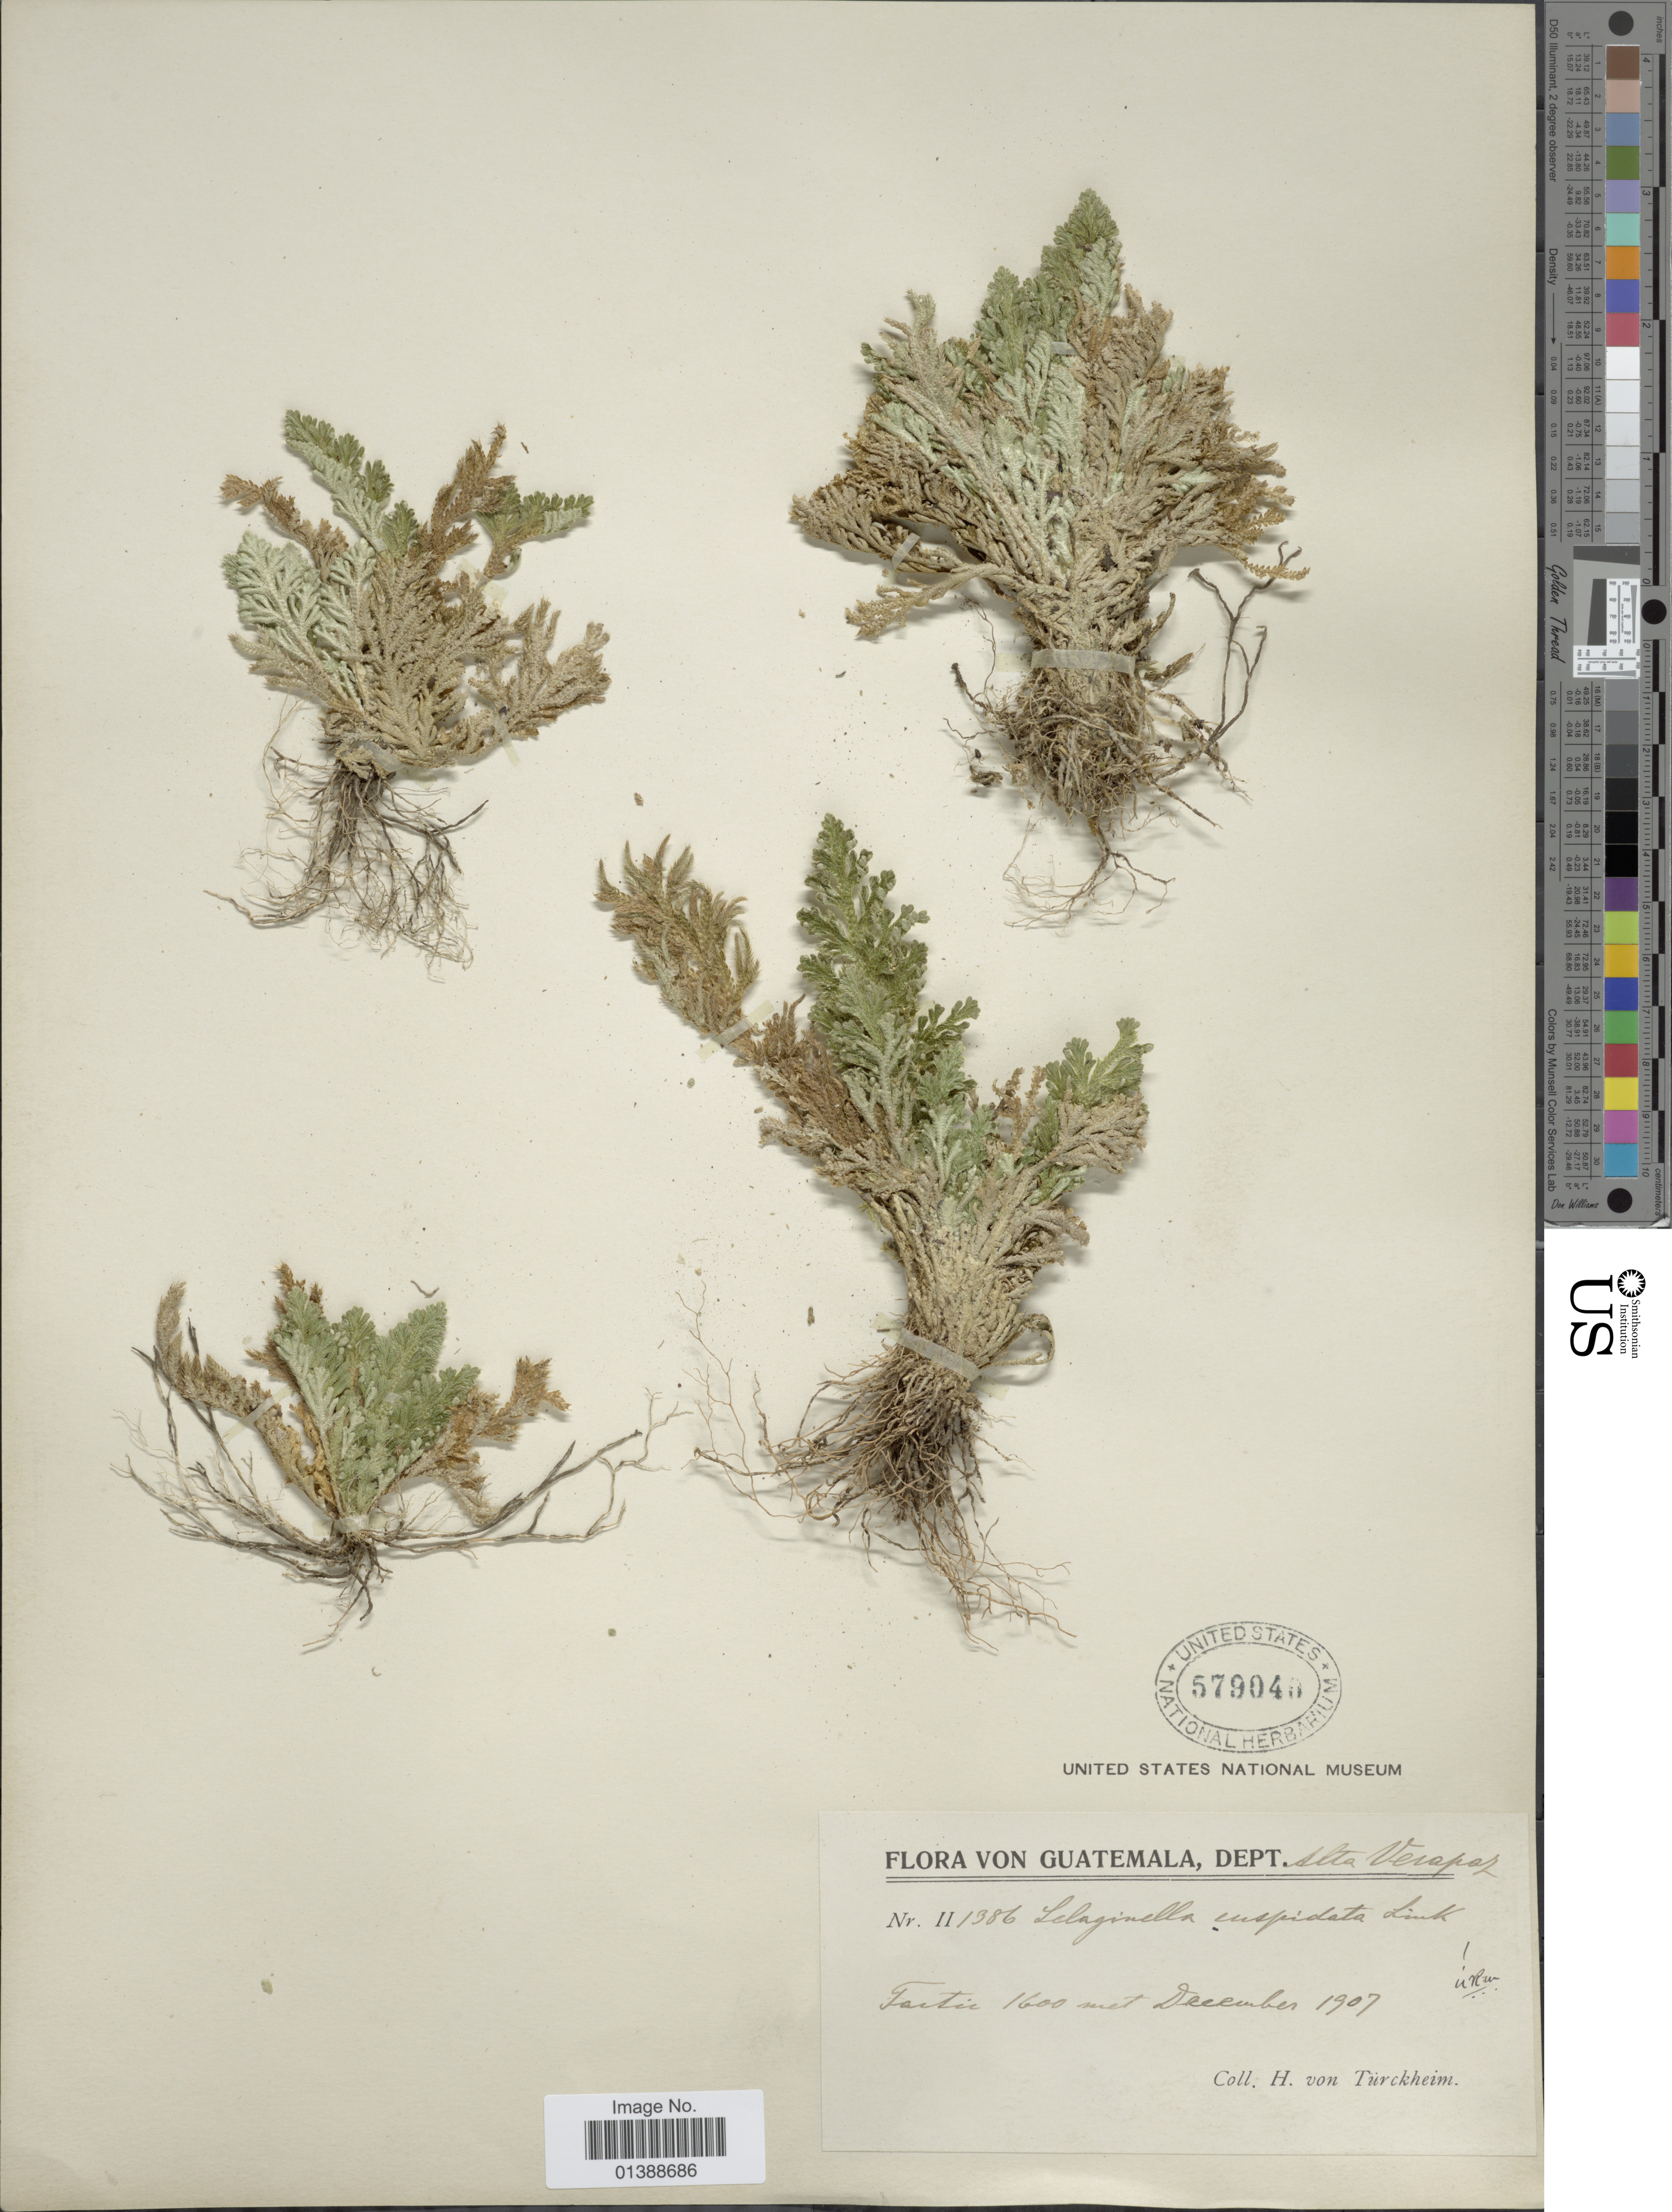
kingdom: Plantae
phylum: Tracheophyta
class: Lycopodiopsida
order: Selaginellales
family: Selaginellaceae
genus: Selaginella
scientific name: Selaginella pallescens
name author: (C. Presl) Spring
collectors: H. von Türckheim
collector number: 1386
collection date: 1907-12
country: Guatemala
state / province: Alta Verapaz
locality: Tactic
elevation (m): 1600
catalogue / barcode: US 579049